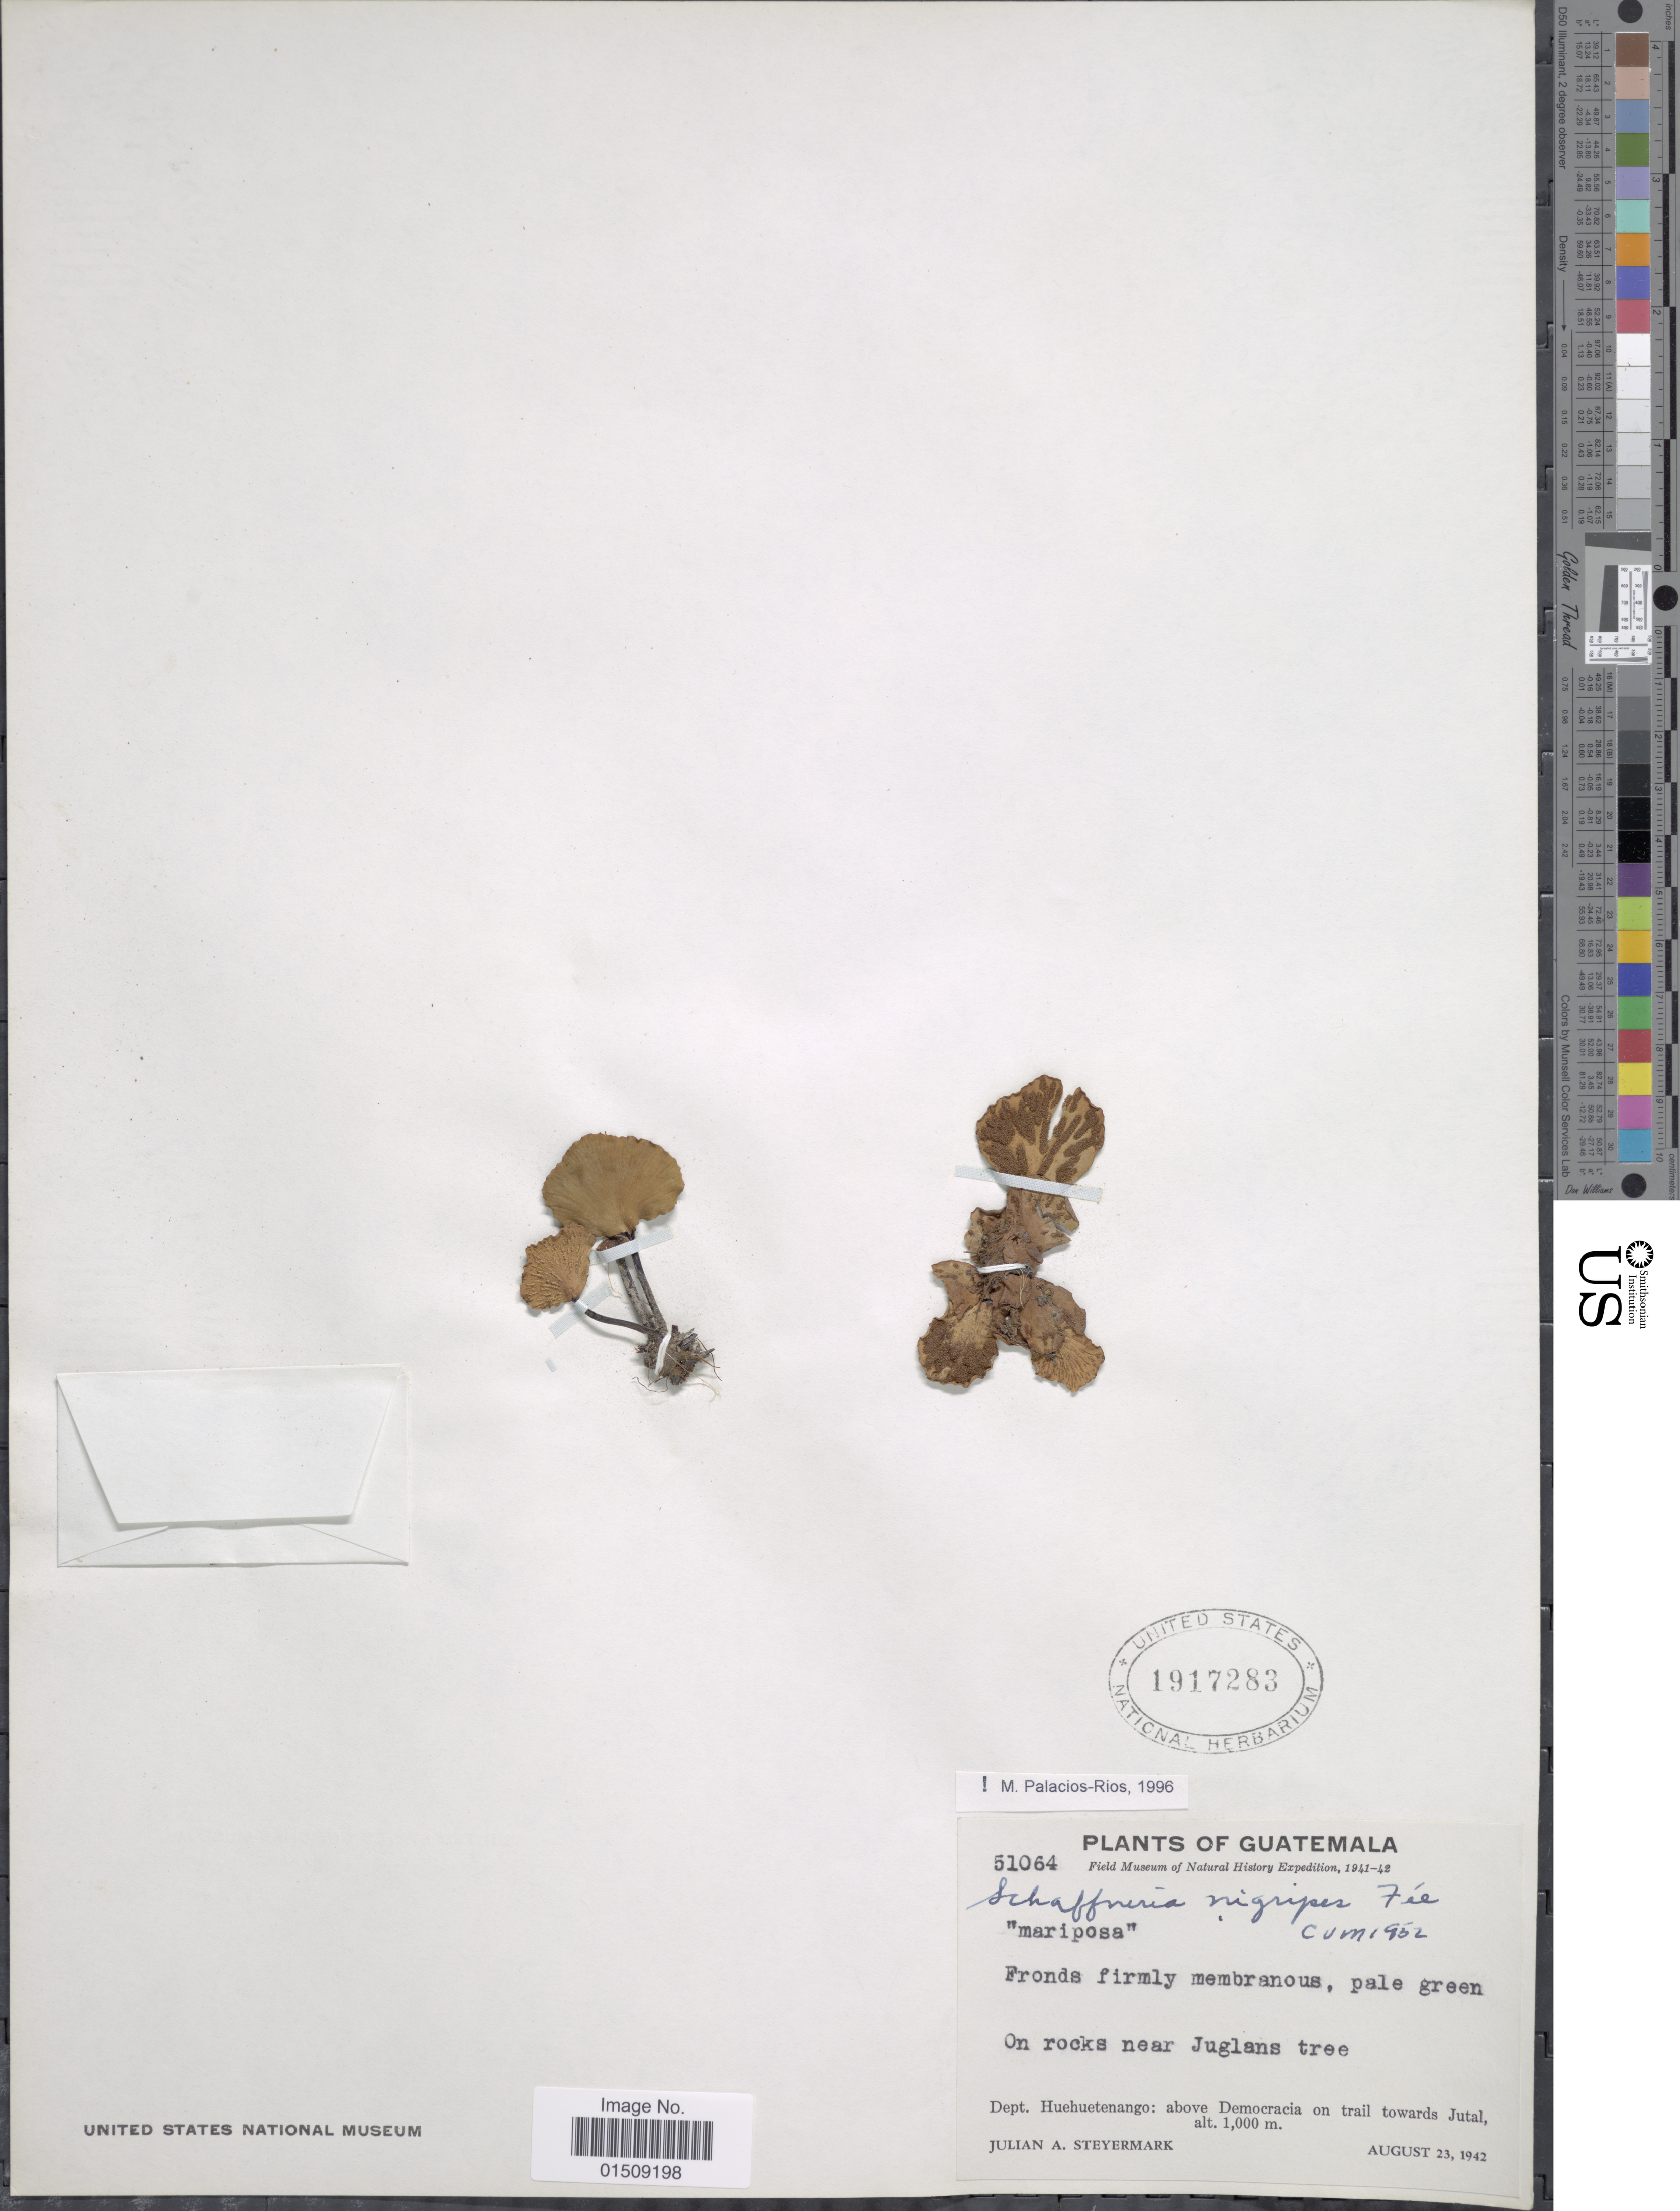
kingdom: Plantae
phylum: Tracheophyta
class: Polypodiopsida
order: Polypodiales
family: Aspleniaceae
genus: Asplenium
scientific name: Asplenium nigripes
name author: (Fée) Hook.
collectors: J. Steyermark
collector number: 51064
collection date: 1942-08-23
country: Guatemala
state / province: Huehuetenango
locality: On rocks near Juglans tree. Dept. Huehuetenango: above Democracia on trail towards Jutal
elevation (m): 1000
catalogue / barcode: US 1917283